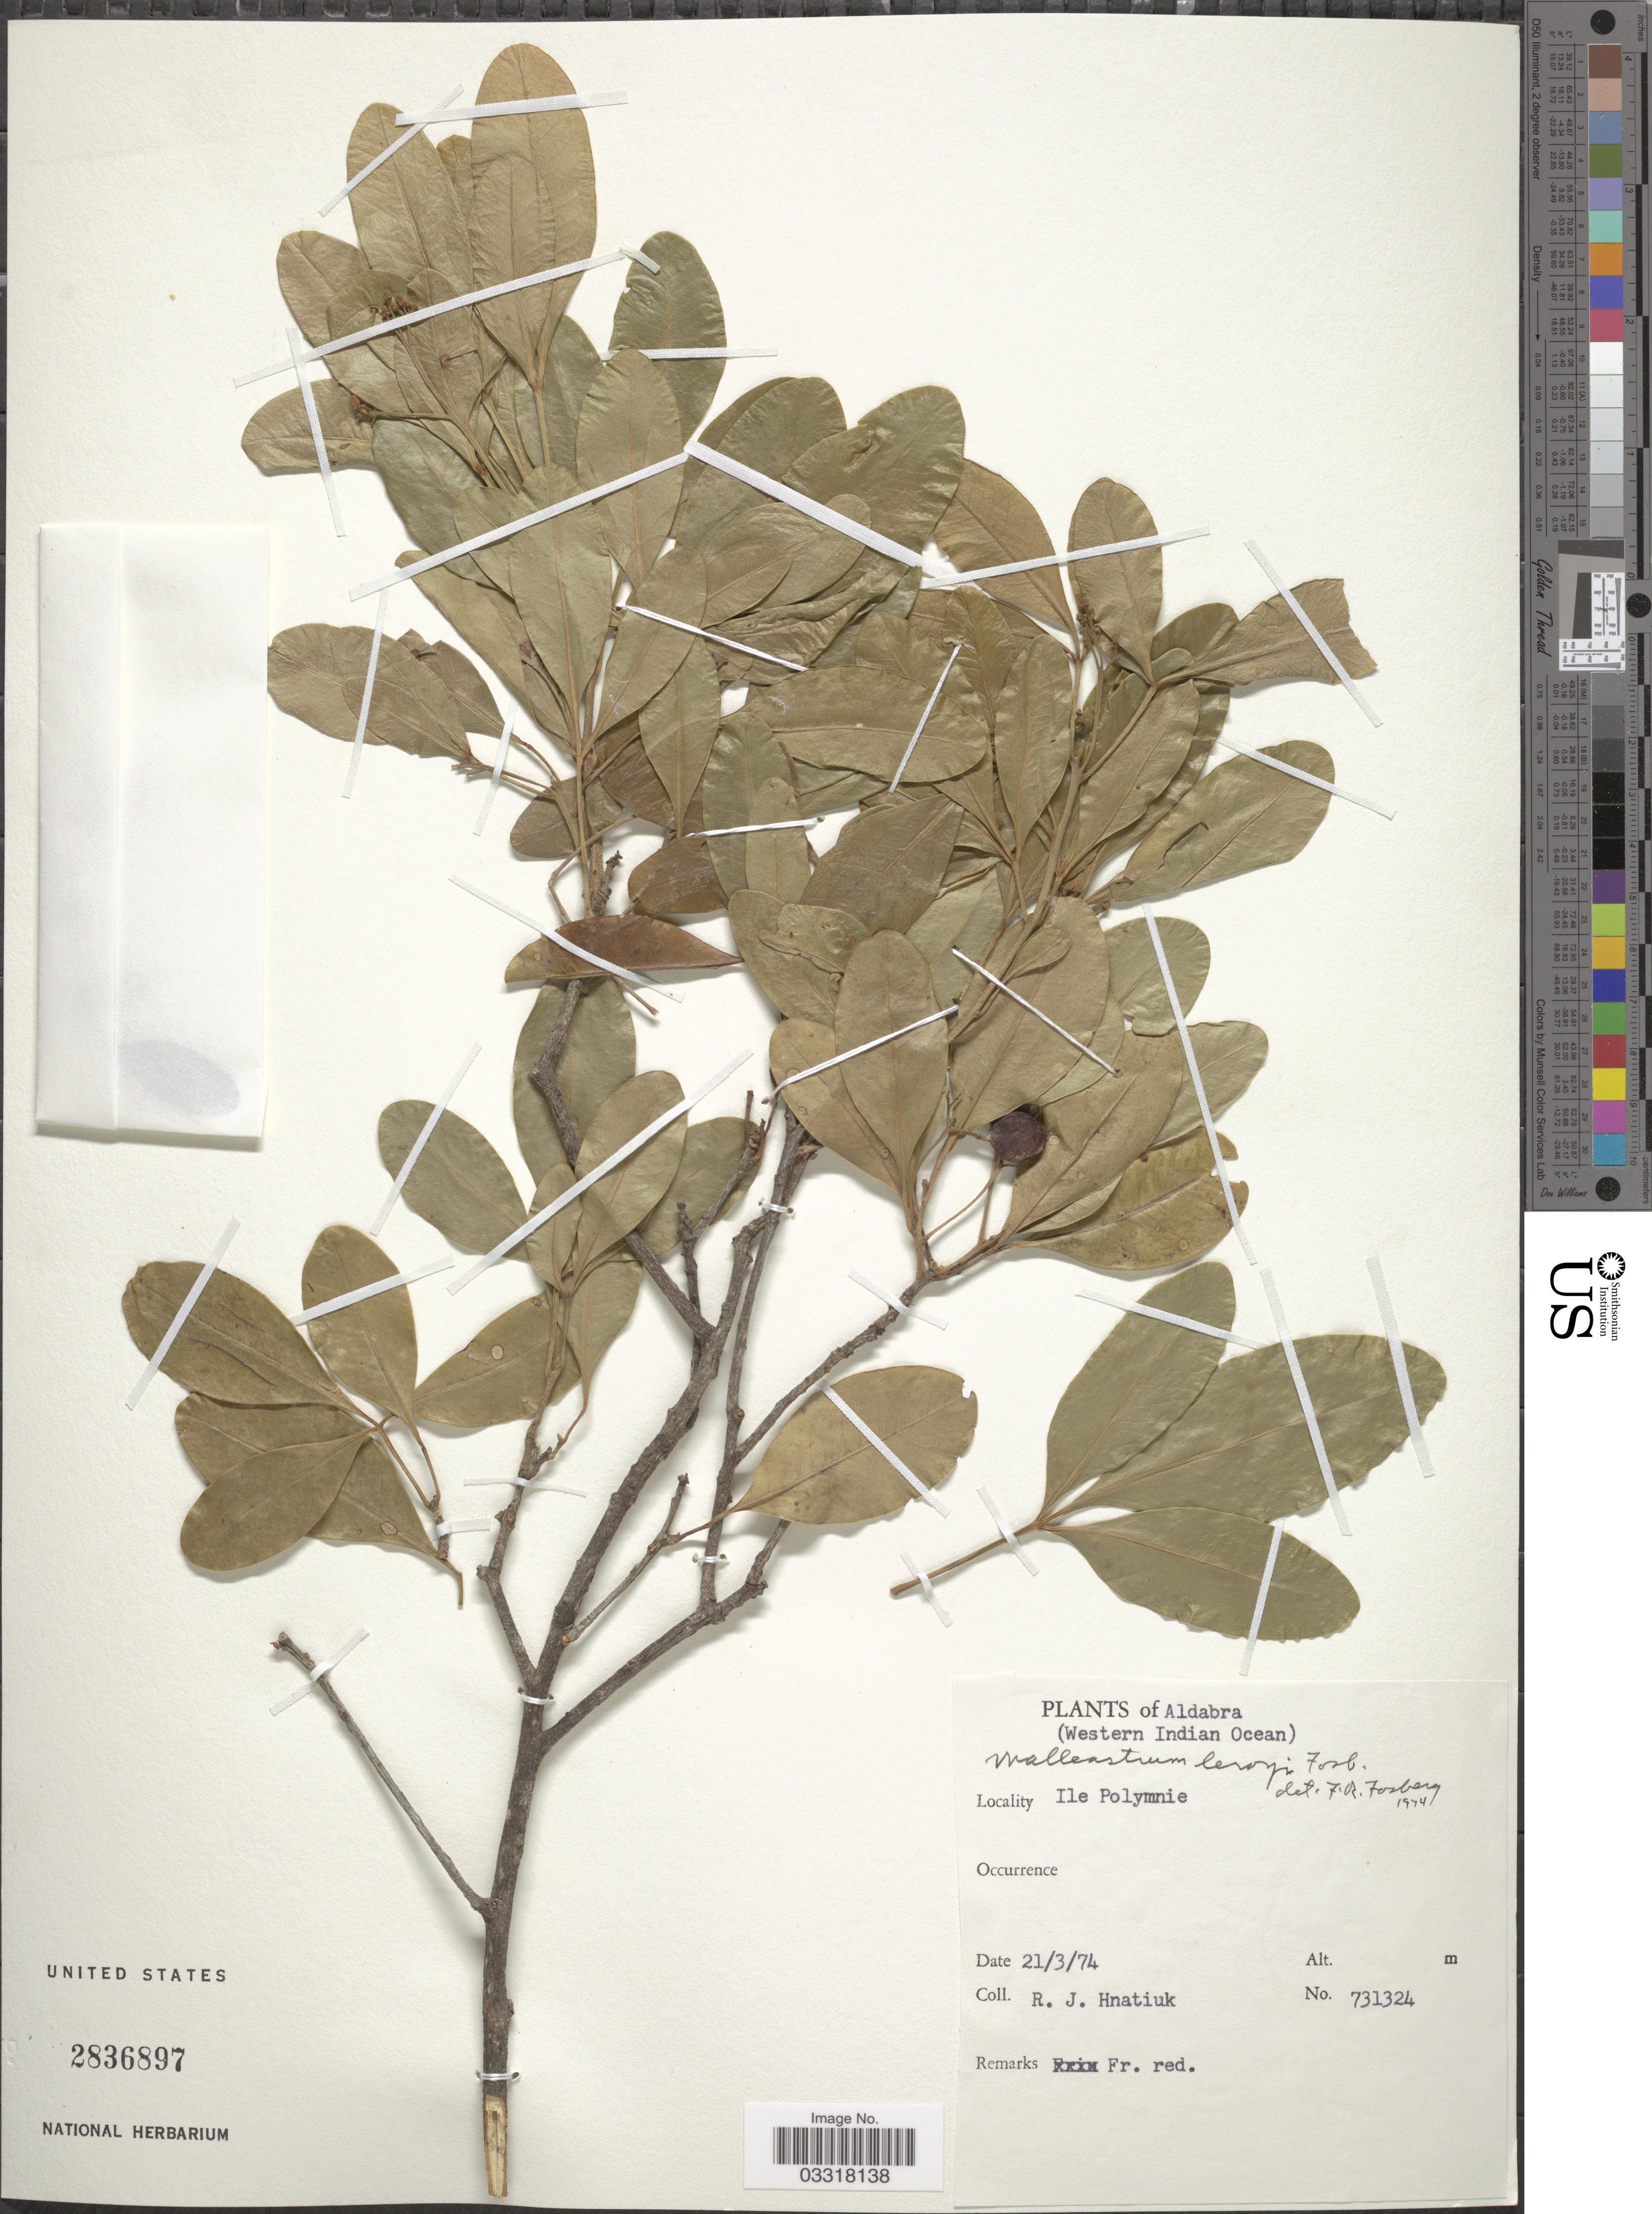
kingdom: Plantae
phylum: Tracheophyta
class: Magnoliopsida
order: Sapindales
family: Meliaceae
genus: Malleastrum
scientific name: Malleastrum leroyi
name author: Fosberg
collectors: R. Hnatiuk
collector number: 731324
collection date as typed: Transcribed d/m/y: 21/3/74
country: Seychelles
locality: Aldabra (Western Indian Ocean). Ile Polymnie.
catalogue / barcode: US 2836897